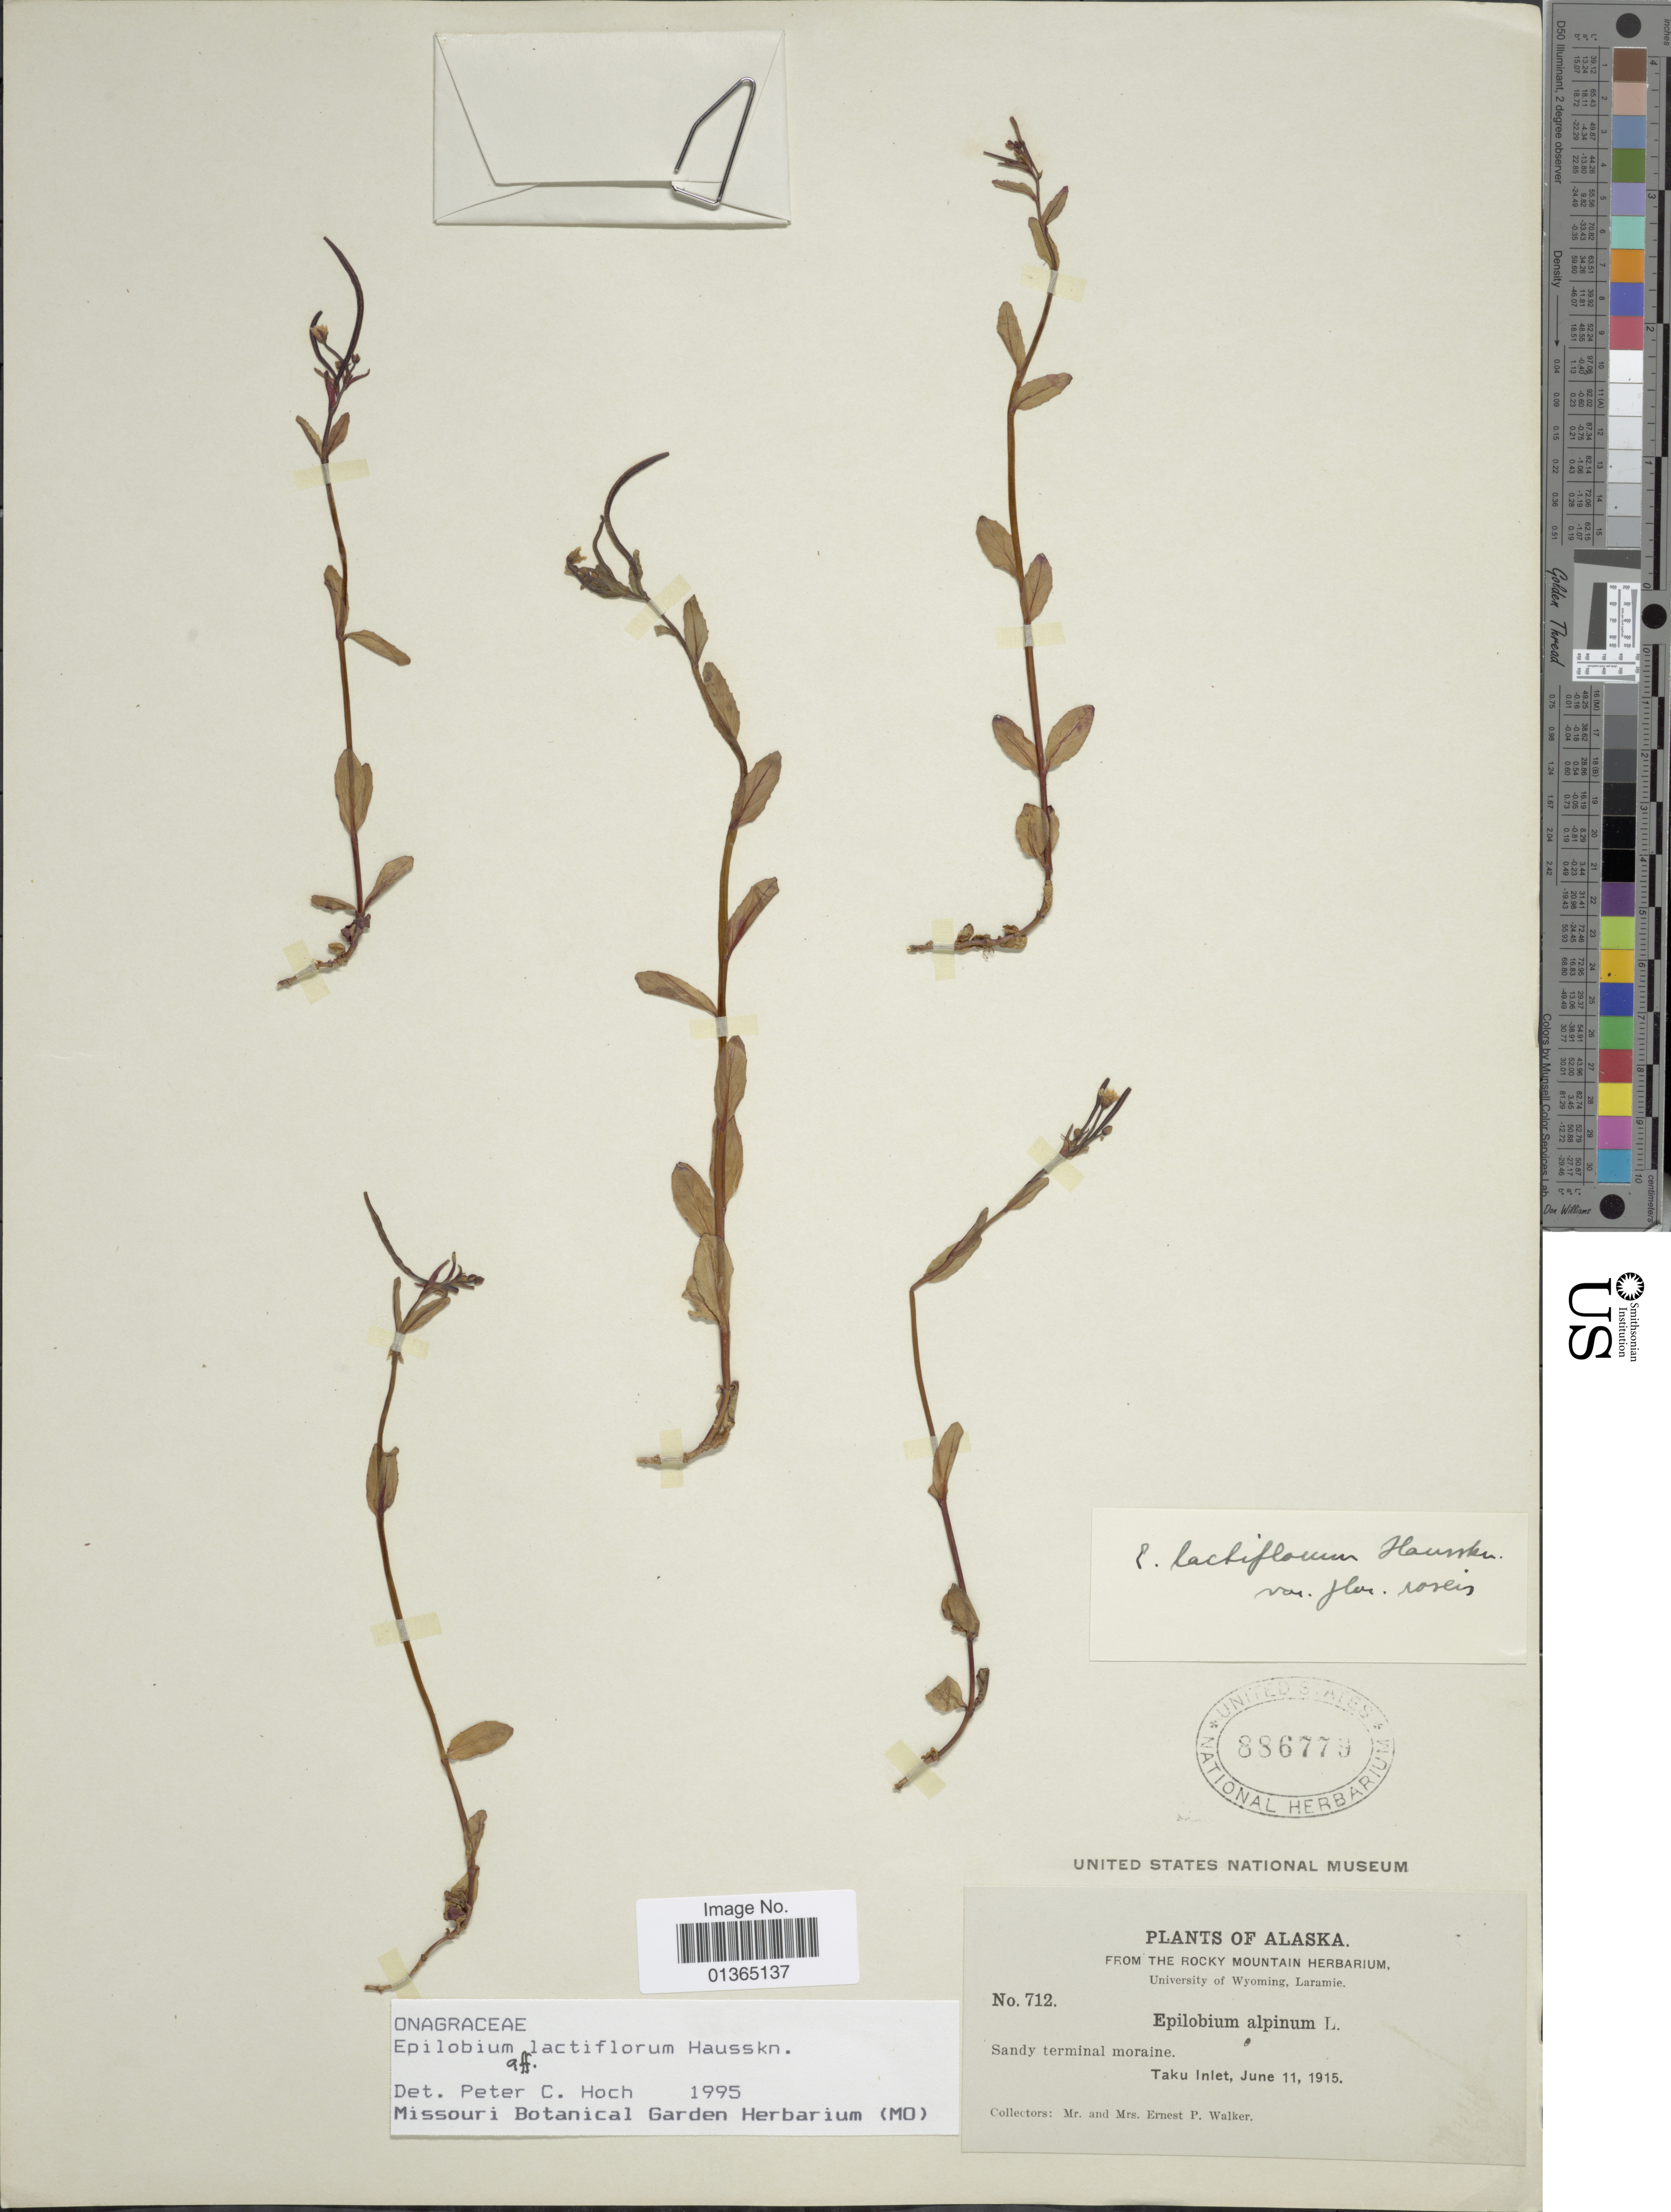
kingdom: Plantae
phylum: Tracheophyta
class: Magnoliopsida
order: Myrtales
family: Onagraceae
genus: Epilobium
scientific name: Epilobium lactiflorum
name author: Hausskn.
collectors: E. P. Walker & E. P. Walker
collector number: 712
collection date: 1915-06-11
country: United States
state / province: Alaska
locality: Taku Inlet.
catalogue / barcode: US 886779